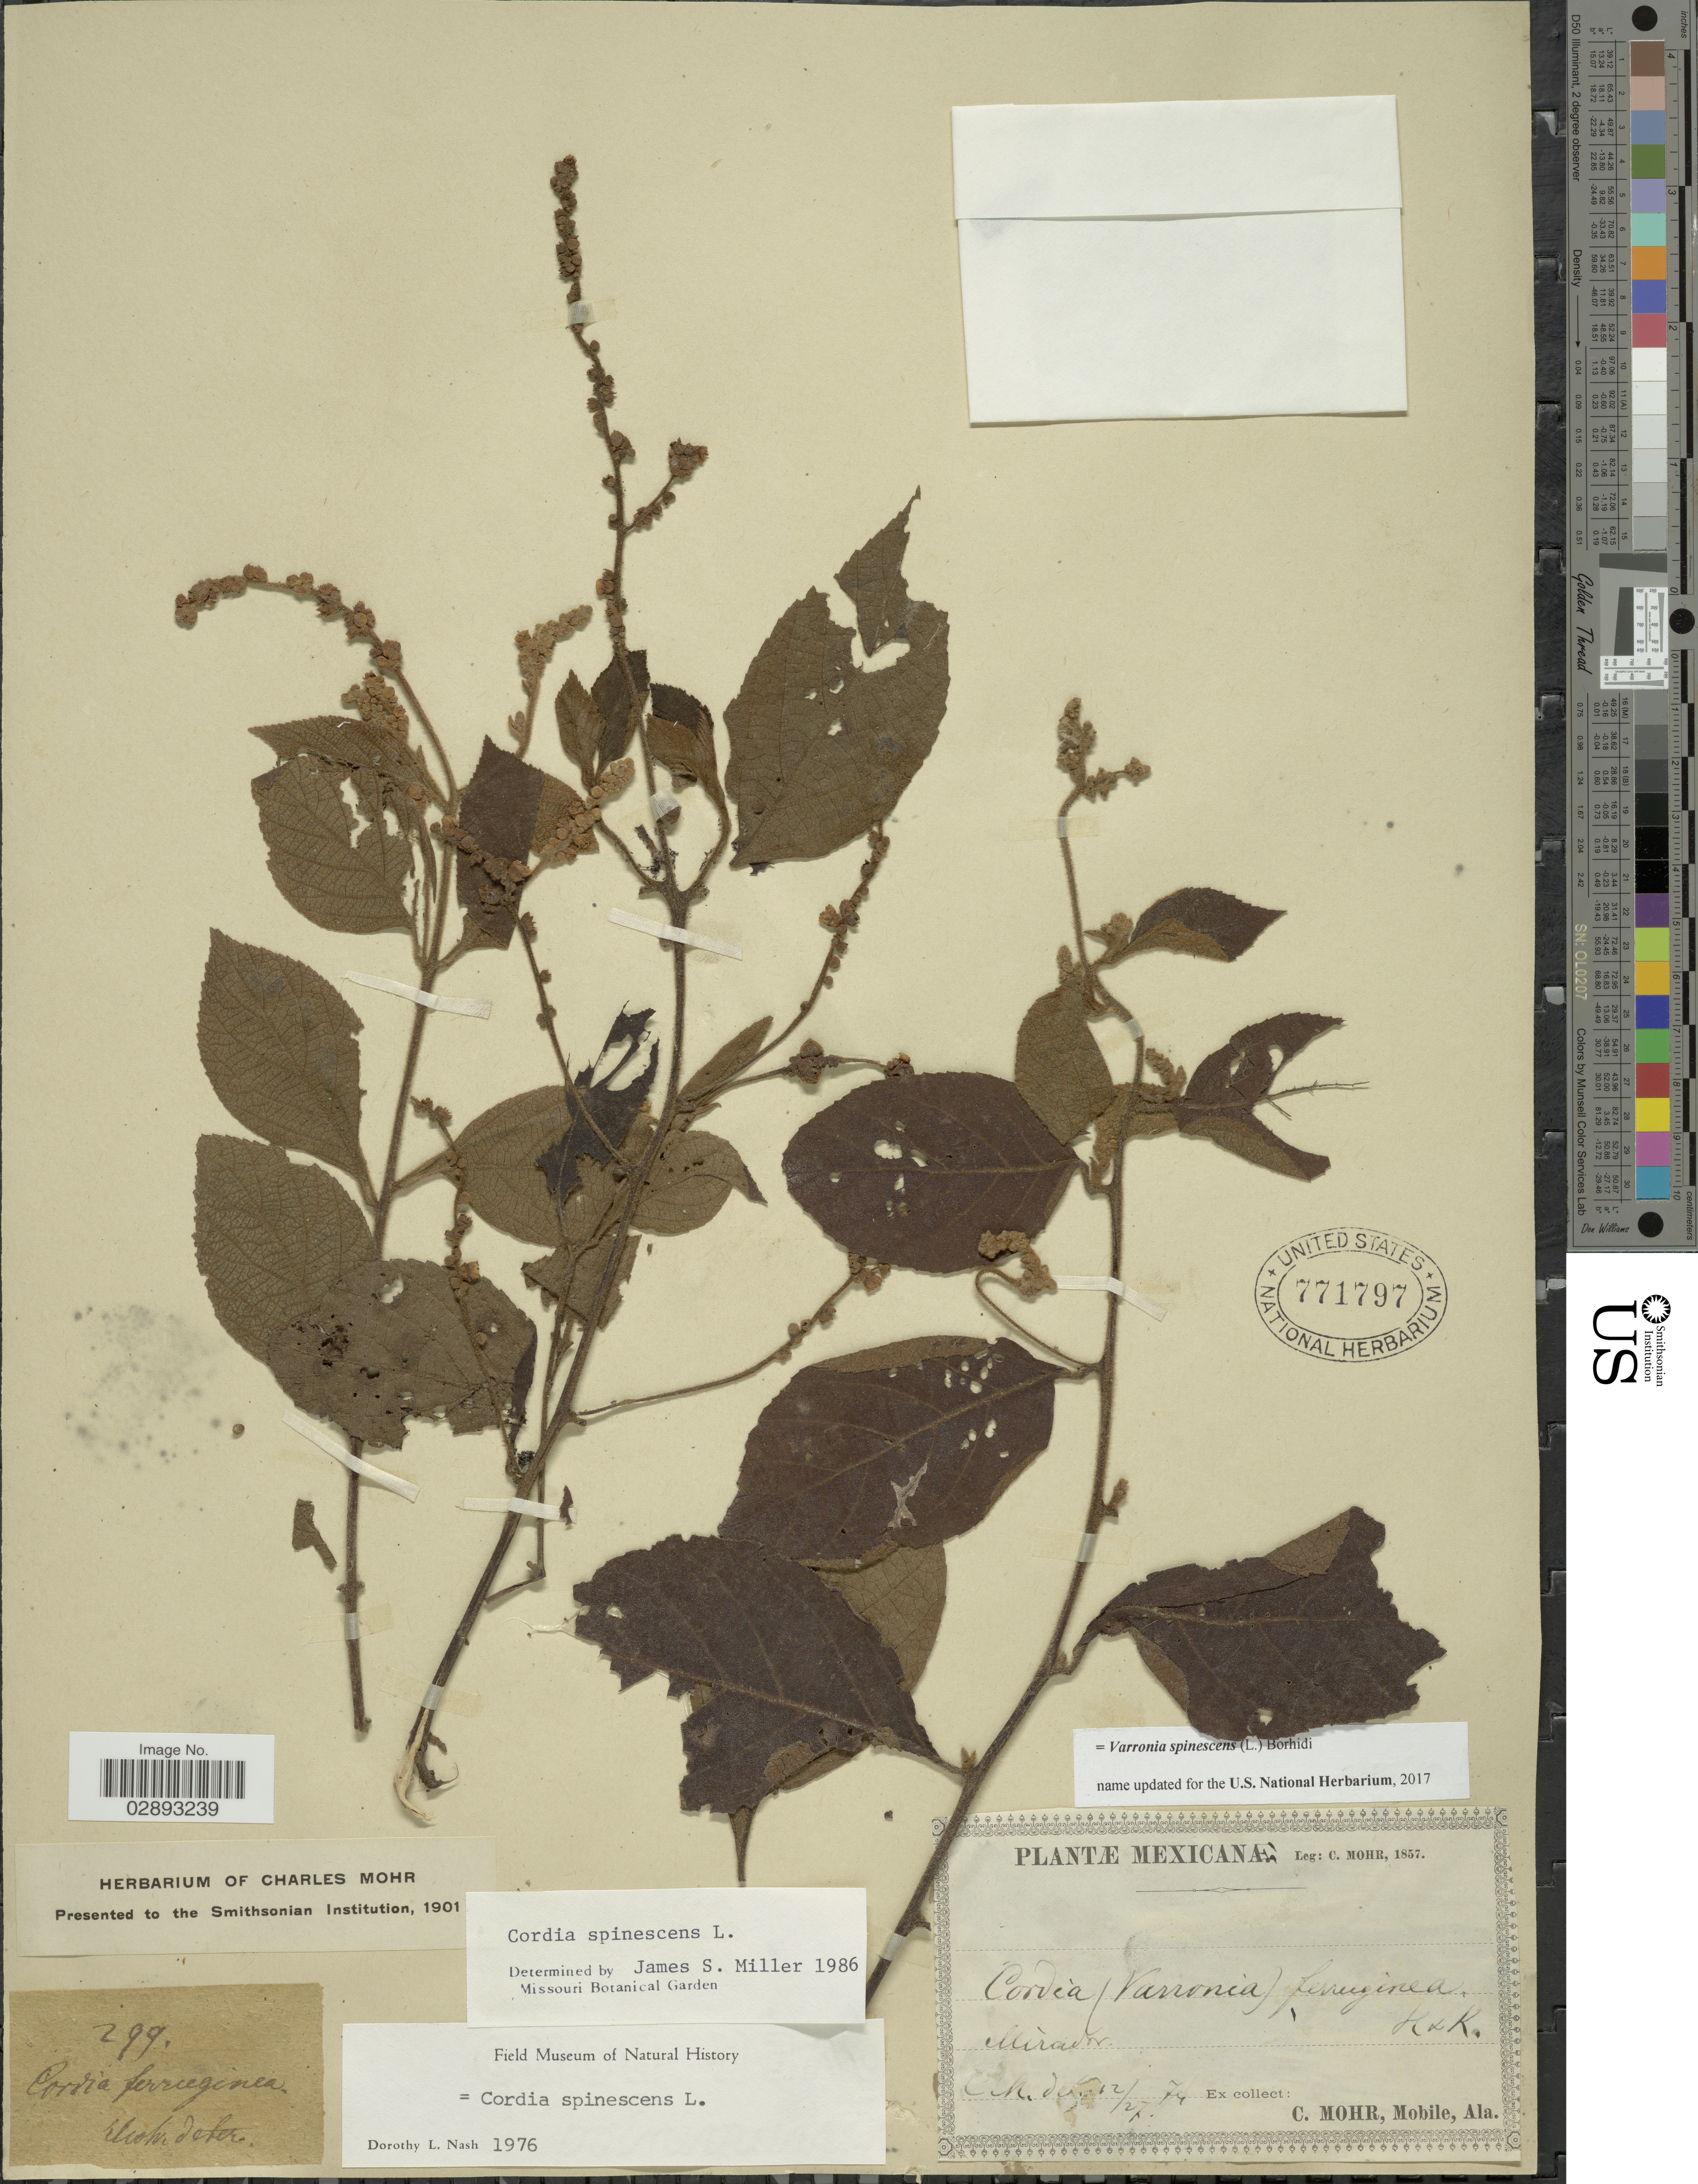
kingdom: Plantae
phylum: Tracheophyta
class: Magnoliopsida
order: Boraginales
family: Cordiaceae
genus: Varronia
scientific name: Varronia spinescens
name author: (L.) Borhidi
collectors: C. T. Mohr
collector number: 299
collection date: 1874-12-27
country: Mexico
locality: Mirador.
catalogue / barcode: US 771797